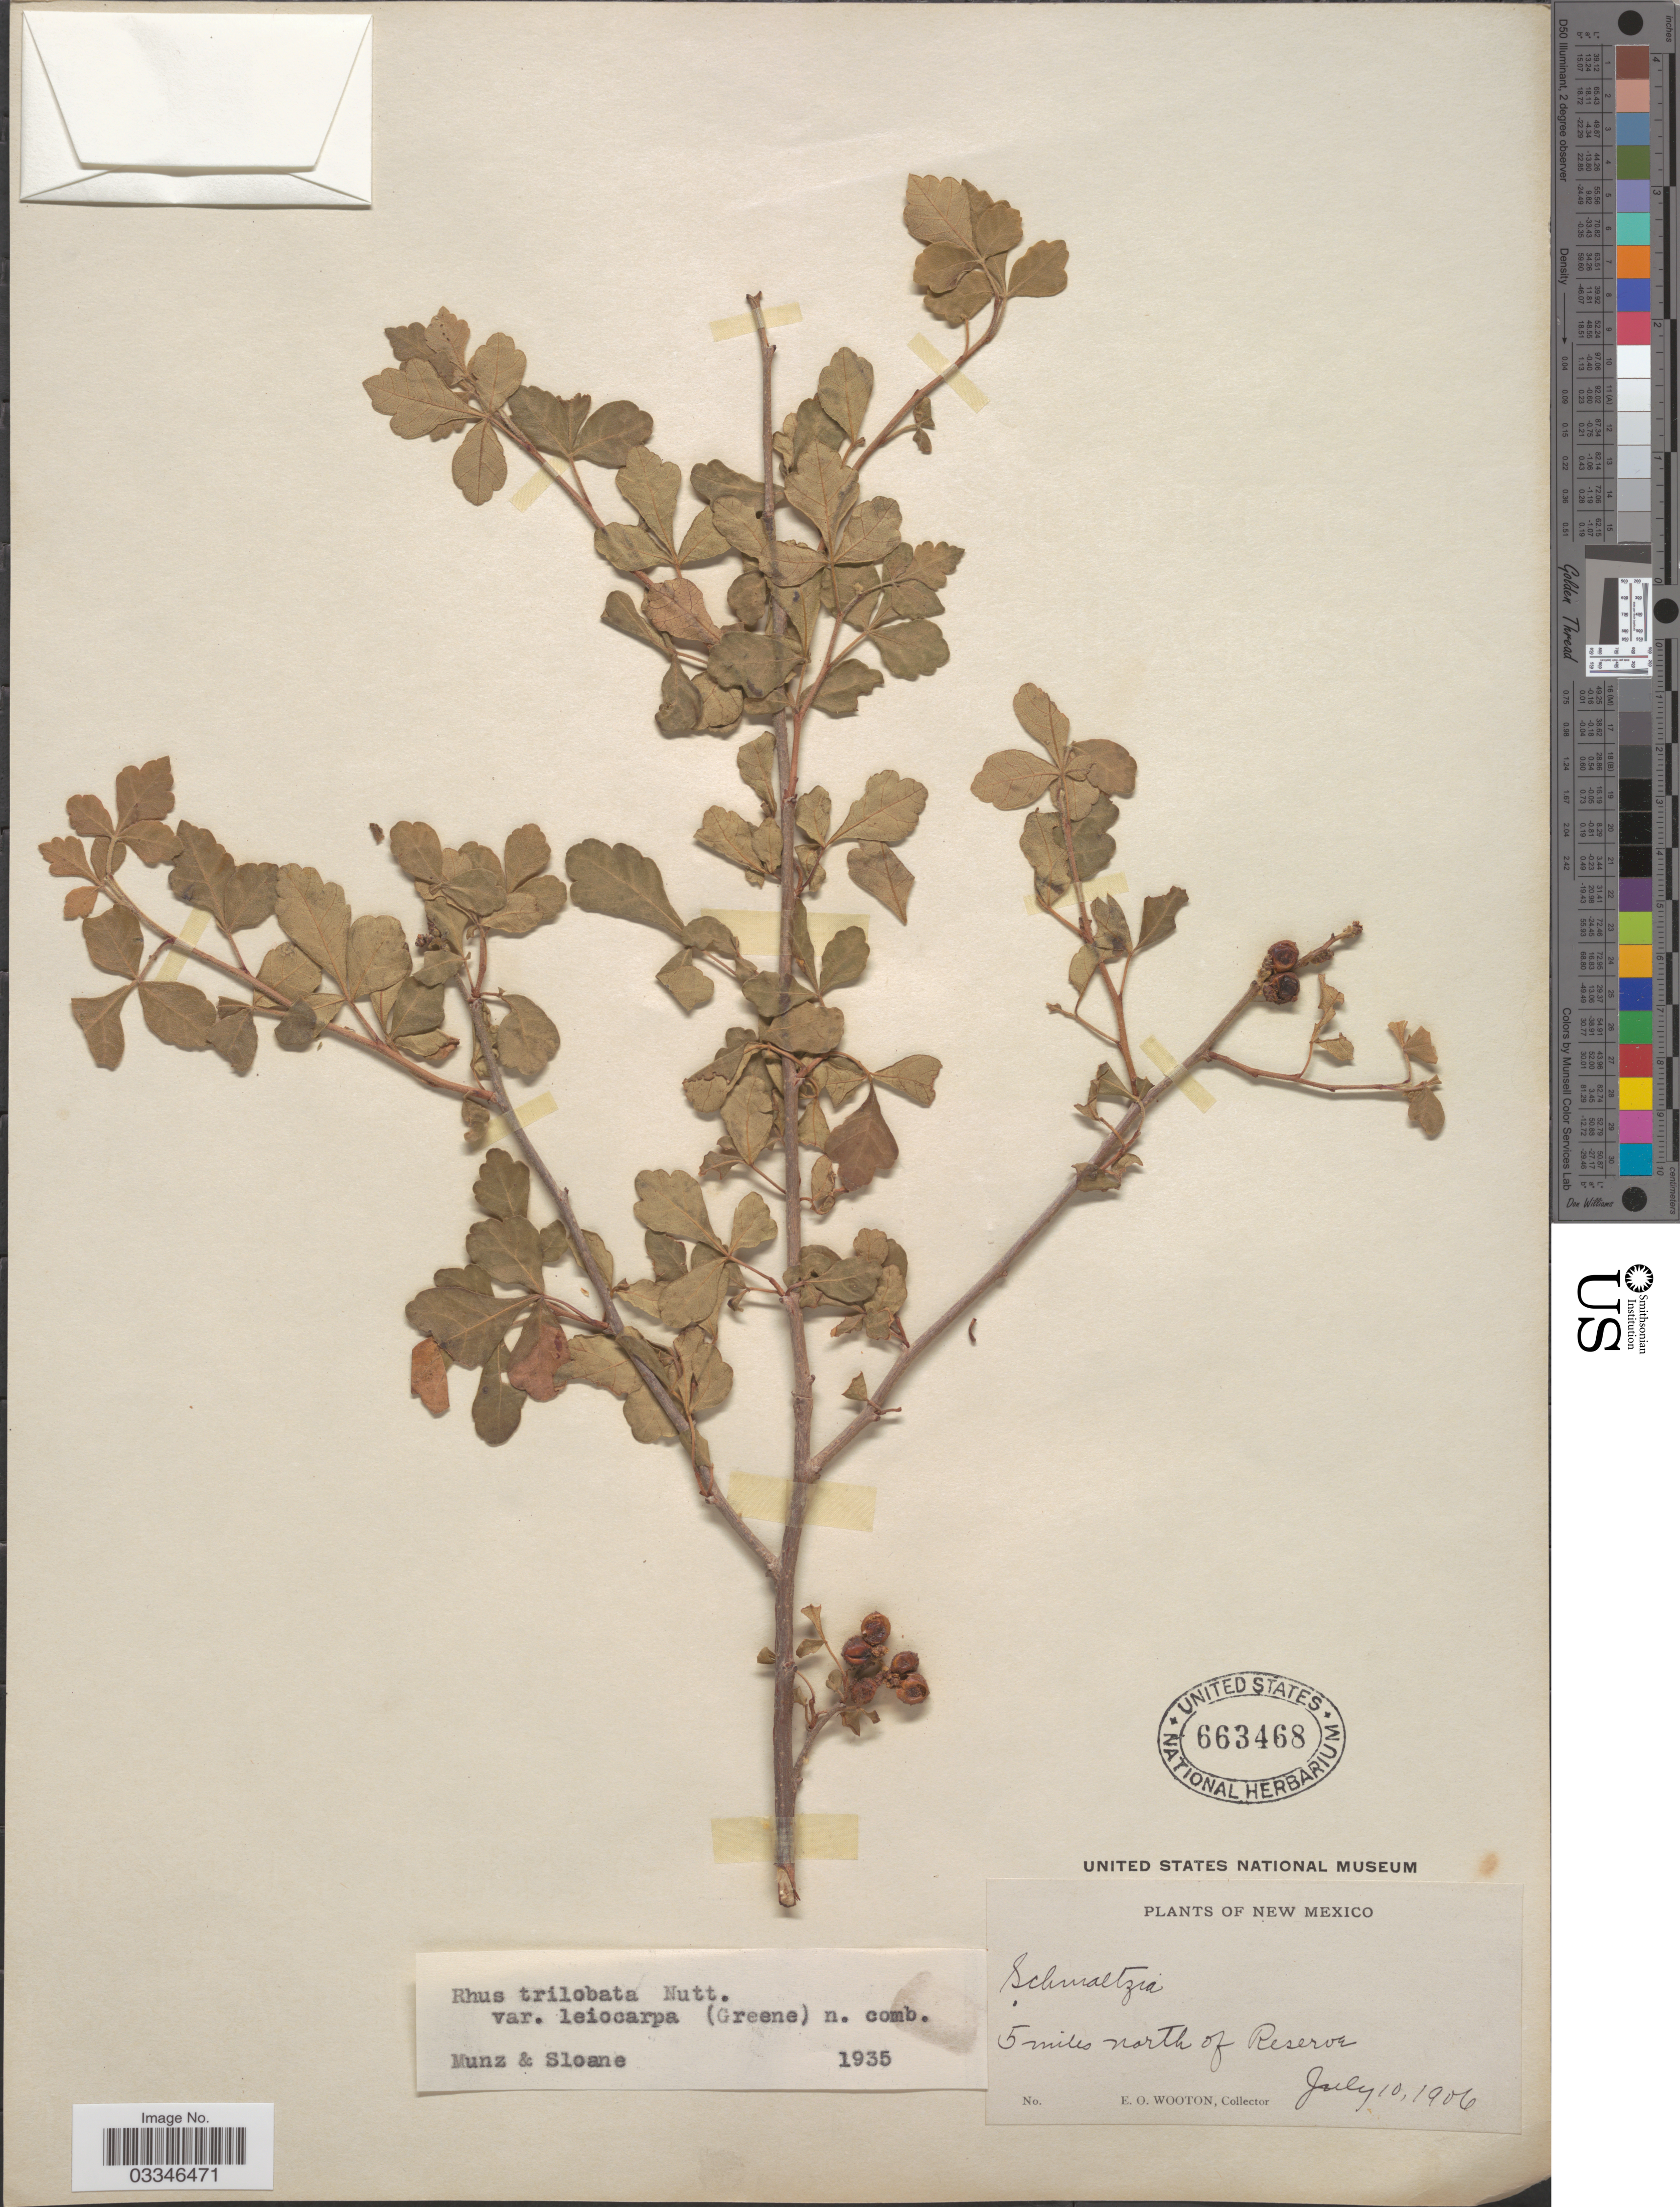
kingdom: Plantae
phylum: Tracheophyta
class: Magnoliopsida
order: Sapindales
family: Anacardiaceae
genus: Rhus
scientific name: Rhus trilobata var. leiocarpa (Greene) Munz & Sloane ined.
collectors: E. O. Wooton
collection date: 1906-07-10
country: United States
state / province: New Mexico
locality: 5 miles north of Reserve.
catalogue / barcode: US 663468